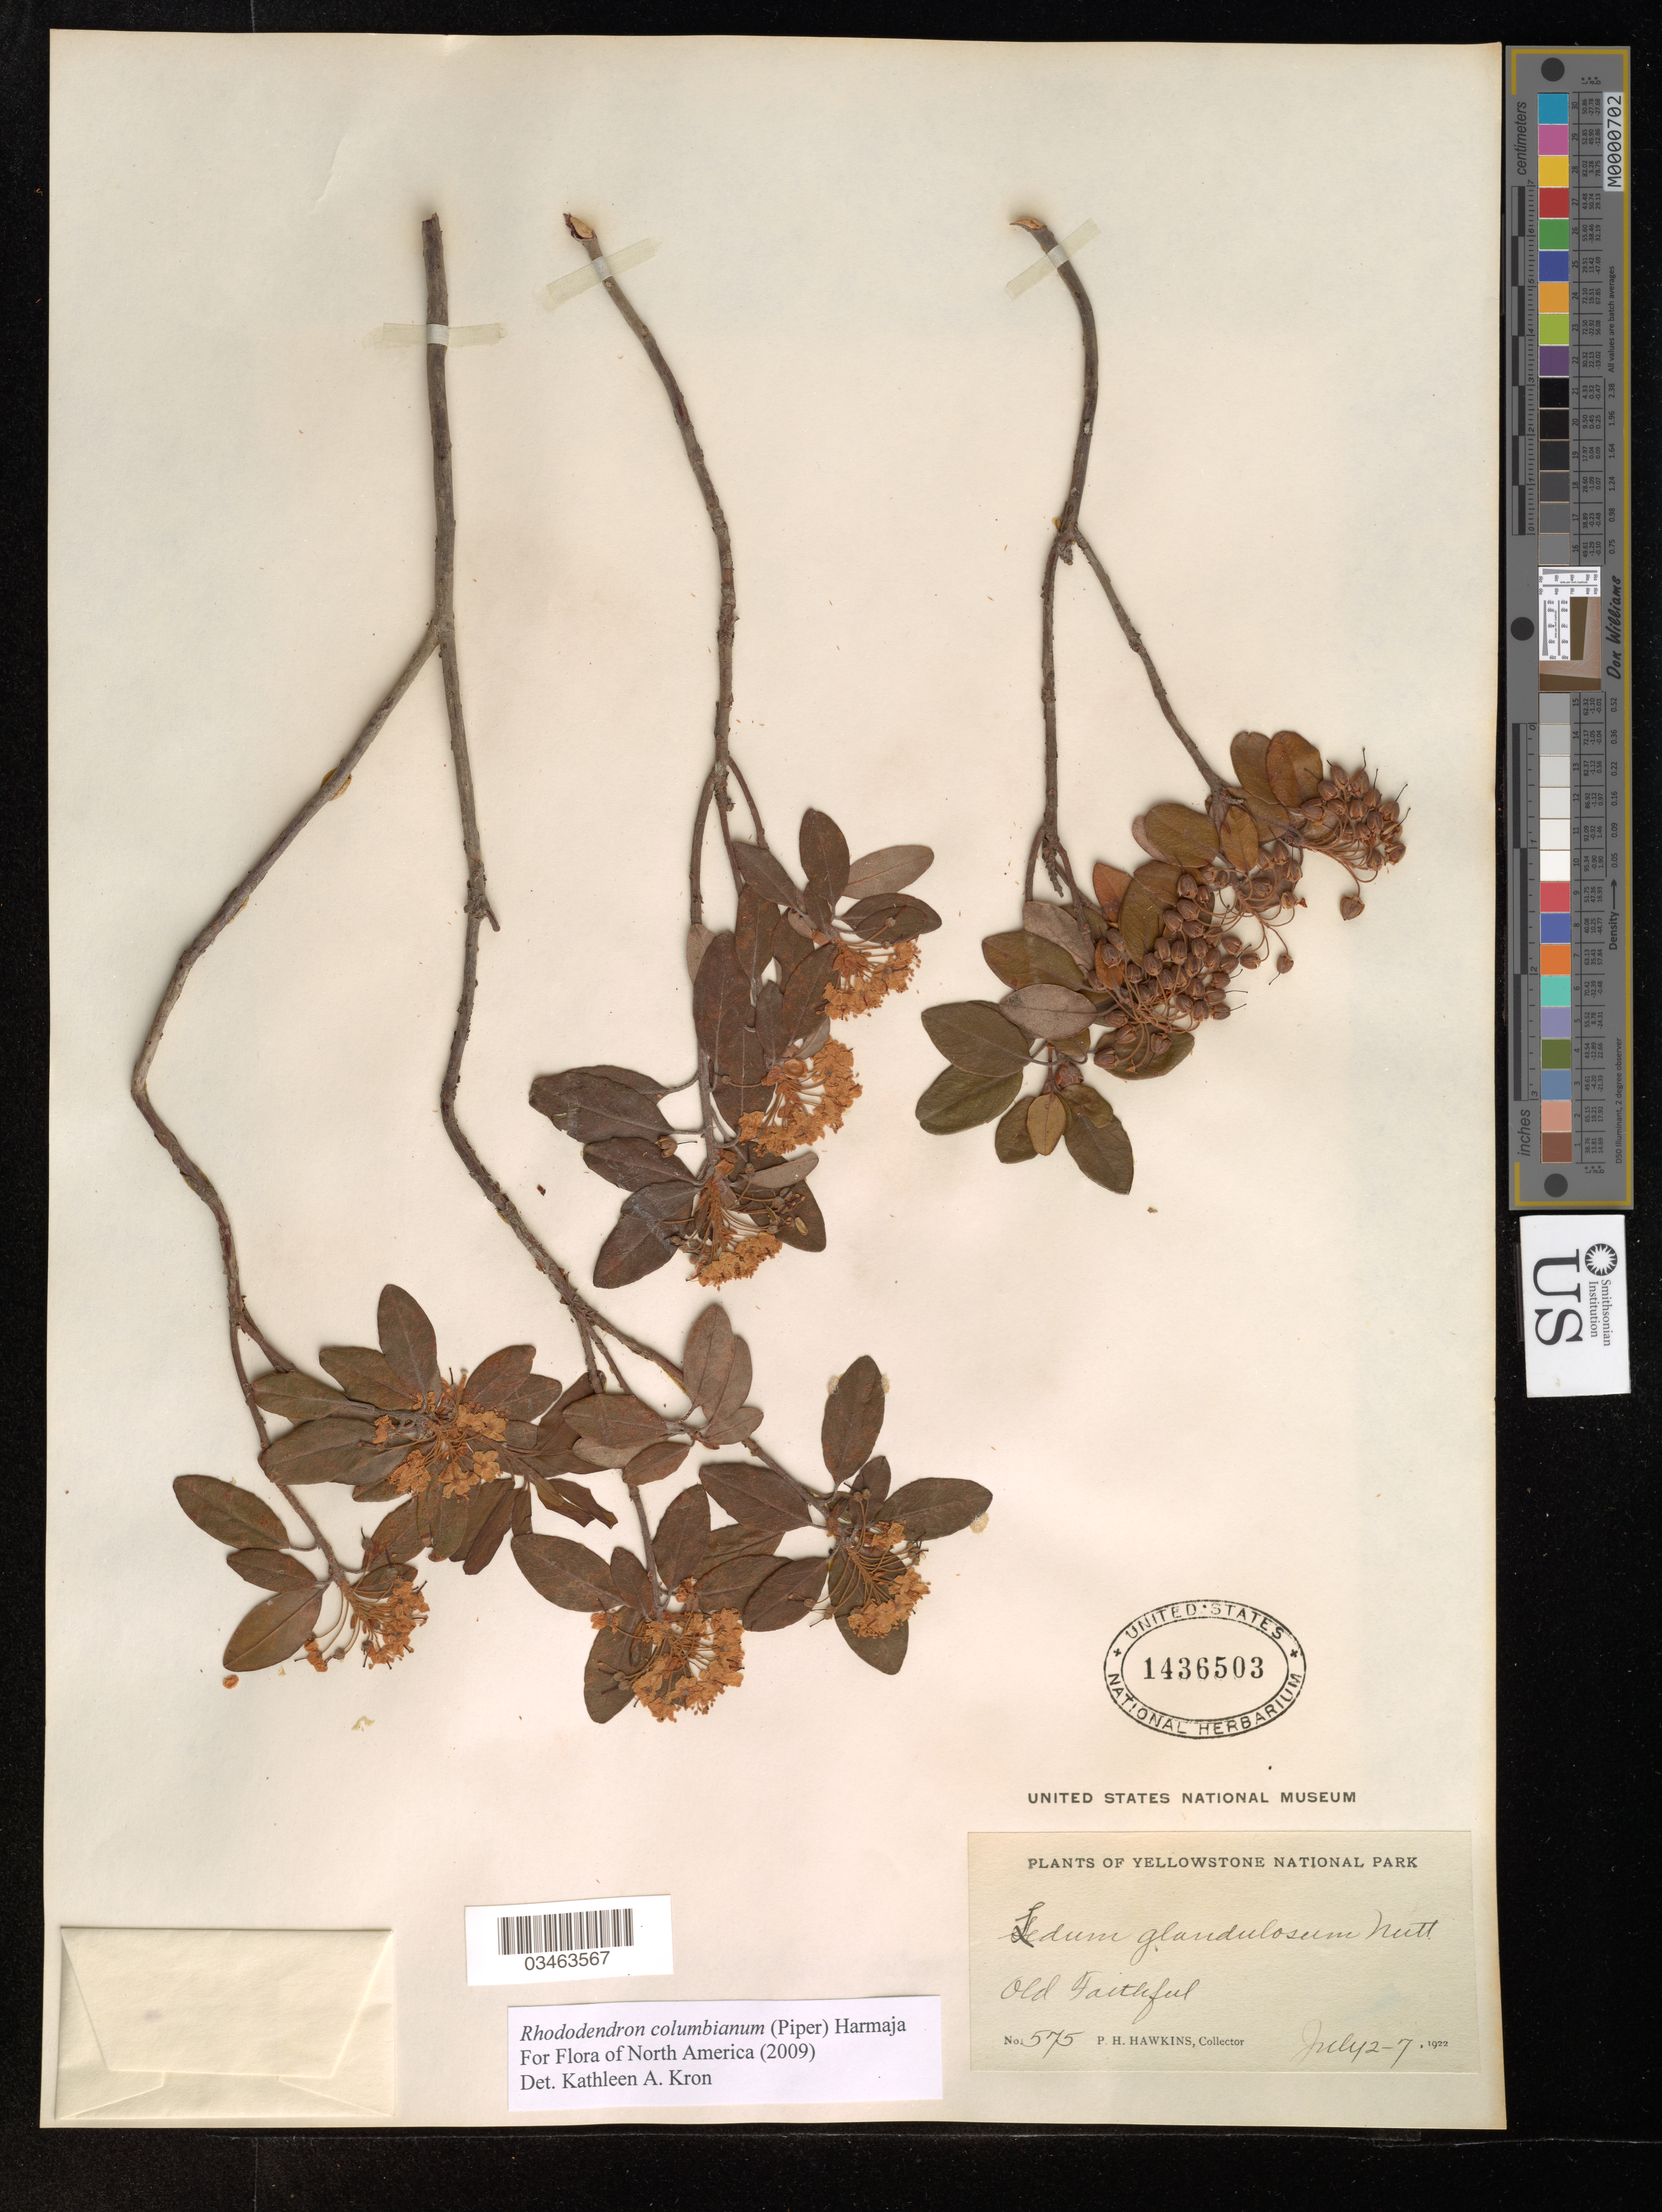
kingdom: Plantae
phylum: Tracheophyta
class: Magnoliopsida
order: Ericales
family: Ericaceae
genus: Rhododendron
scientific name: Rhododendron columbianum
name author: (Piper) Harmaja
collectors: P. Hawkins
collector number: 575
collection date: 1922-07-02/1922-07-07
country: United States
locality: Yellowstone National Park. Old Faithful.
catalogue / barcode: US 1436503